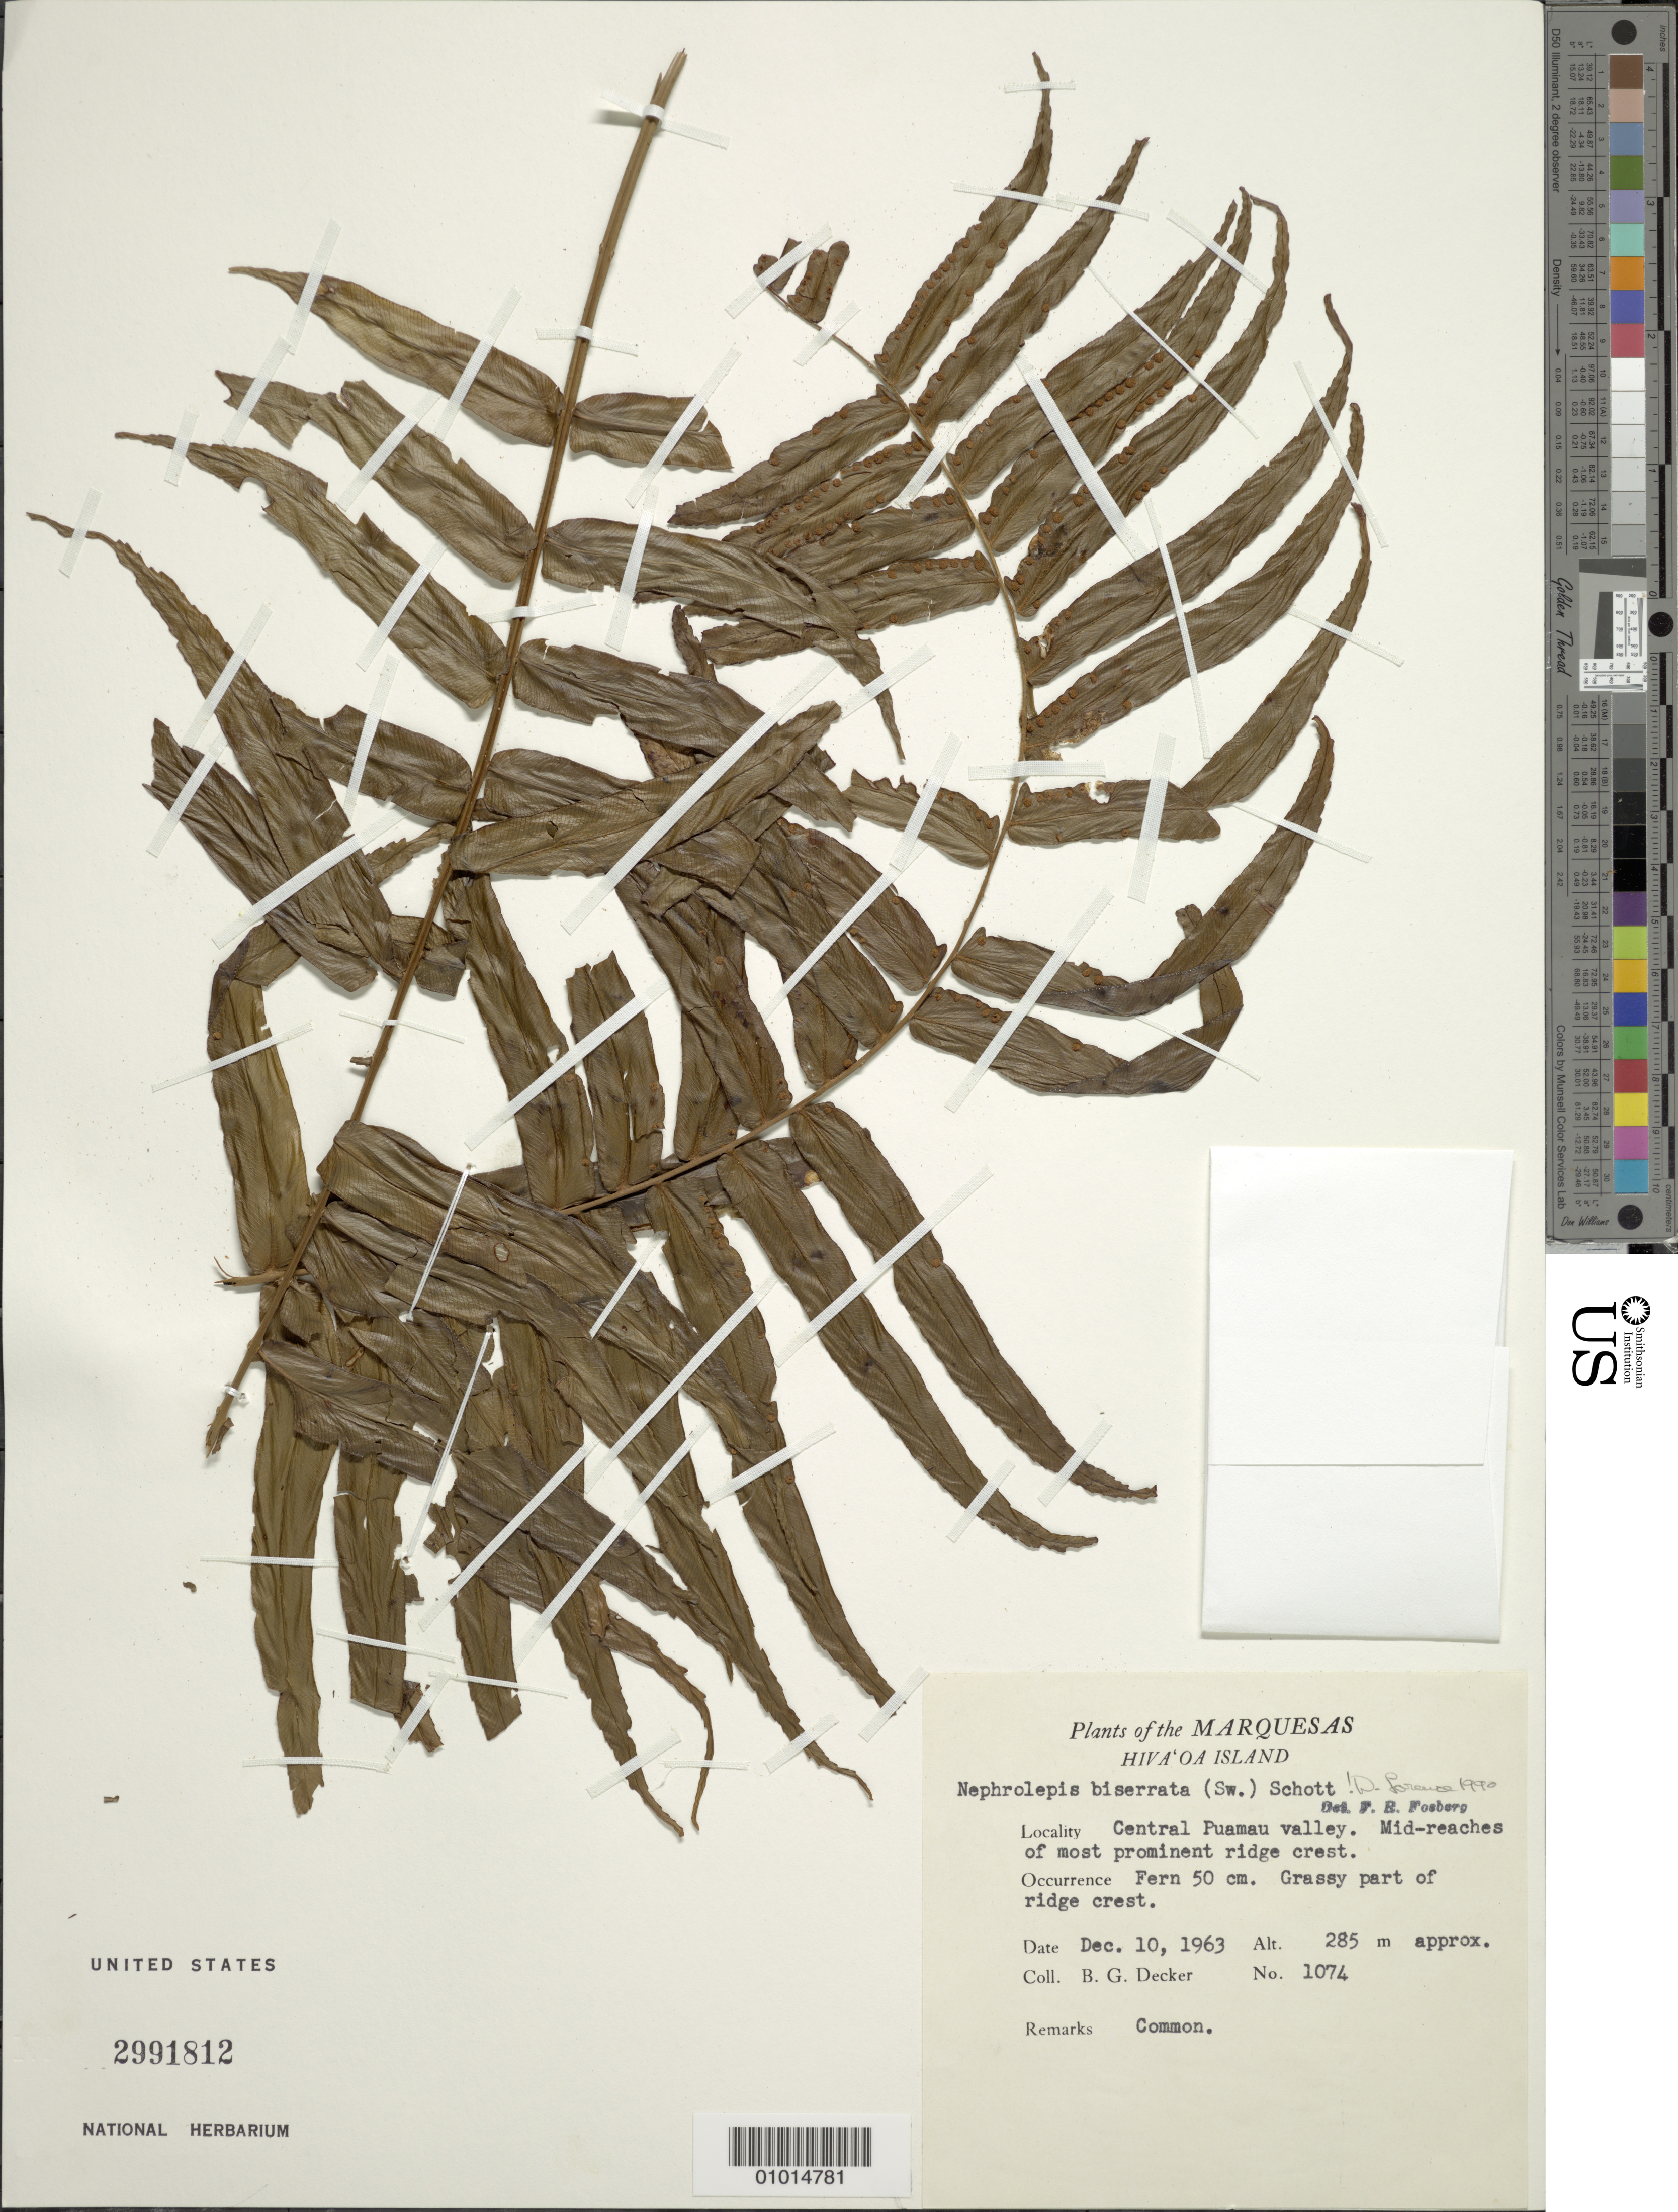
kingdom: Plantae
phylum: Tracheophyta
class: Polypodiopsida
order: Polypodiales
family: Nephrolepidaceae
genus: Nephrolepis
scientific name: Nephrolepis biserrata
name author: (Sw.) Schott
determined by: Lorence, David H., (PTBG), National Tropical Botanical Garden (UNITED STATES)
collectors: B. G. Decker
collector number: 1074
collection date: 1963-12-10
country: French Polynesia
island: Hiva Oa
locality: central Puamau Valley, mid-reaches of crest of most prominent ridge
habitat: Grassy part of ridge crest; common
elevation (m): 285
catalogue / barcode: US 2991812